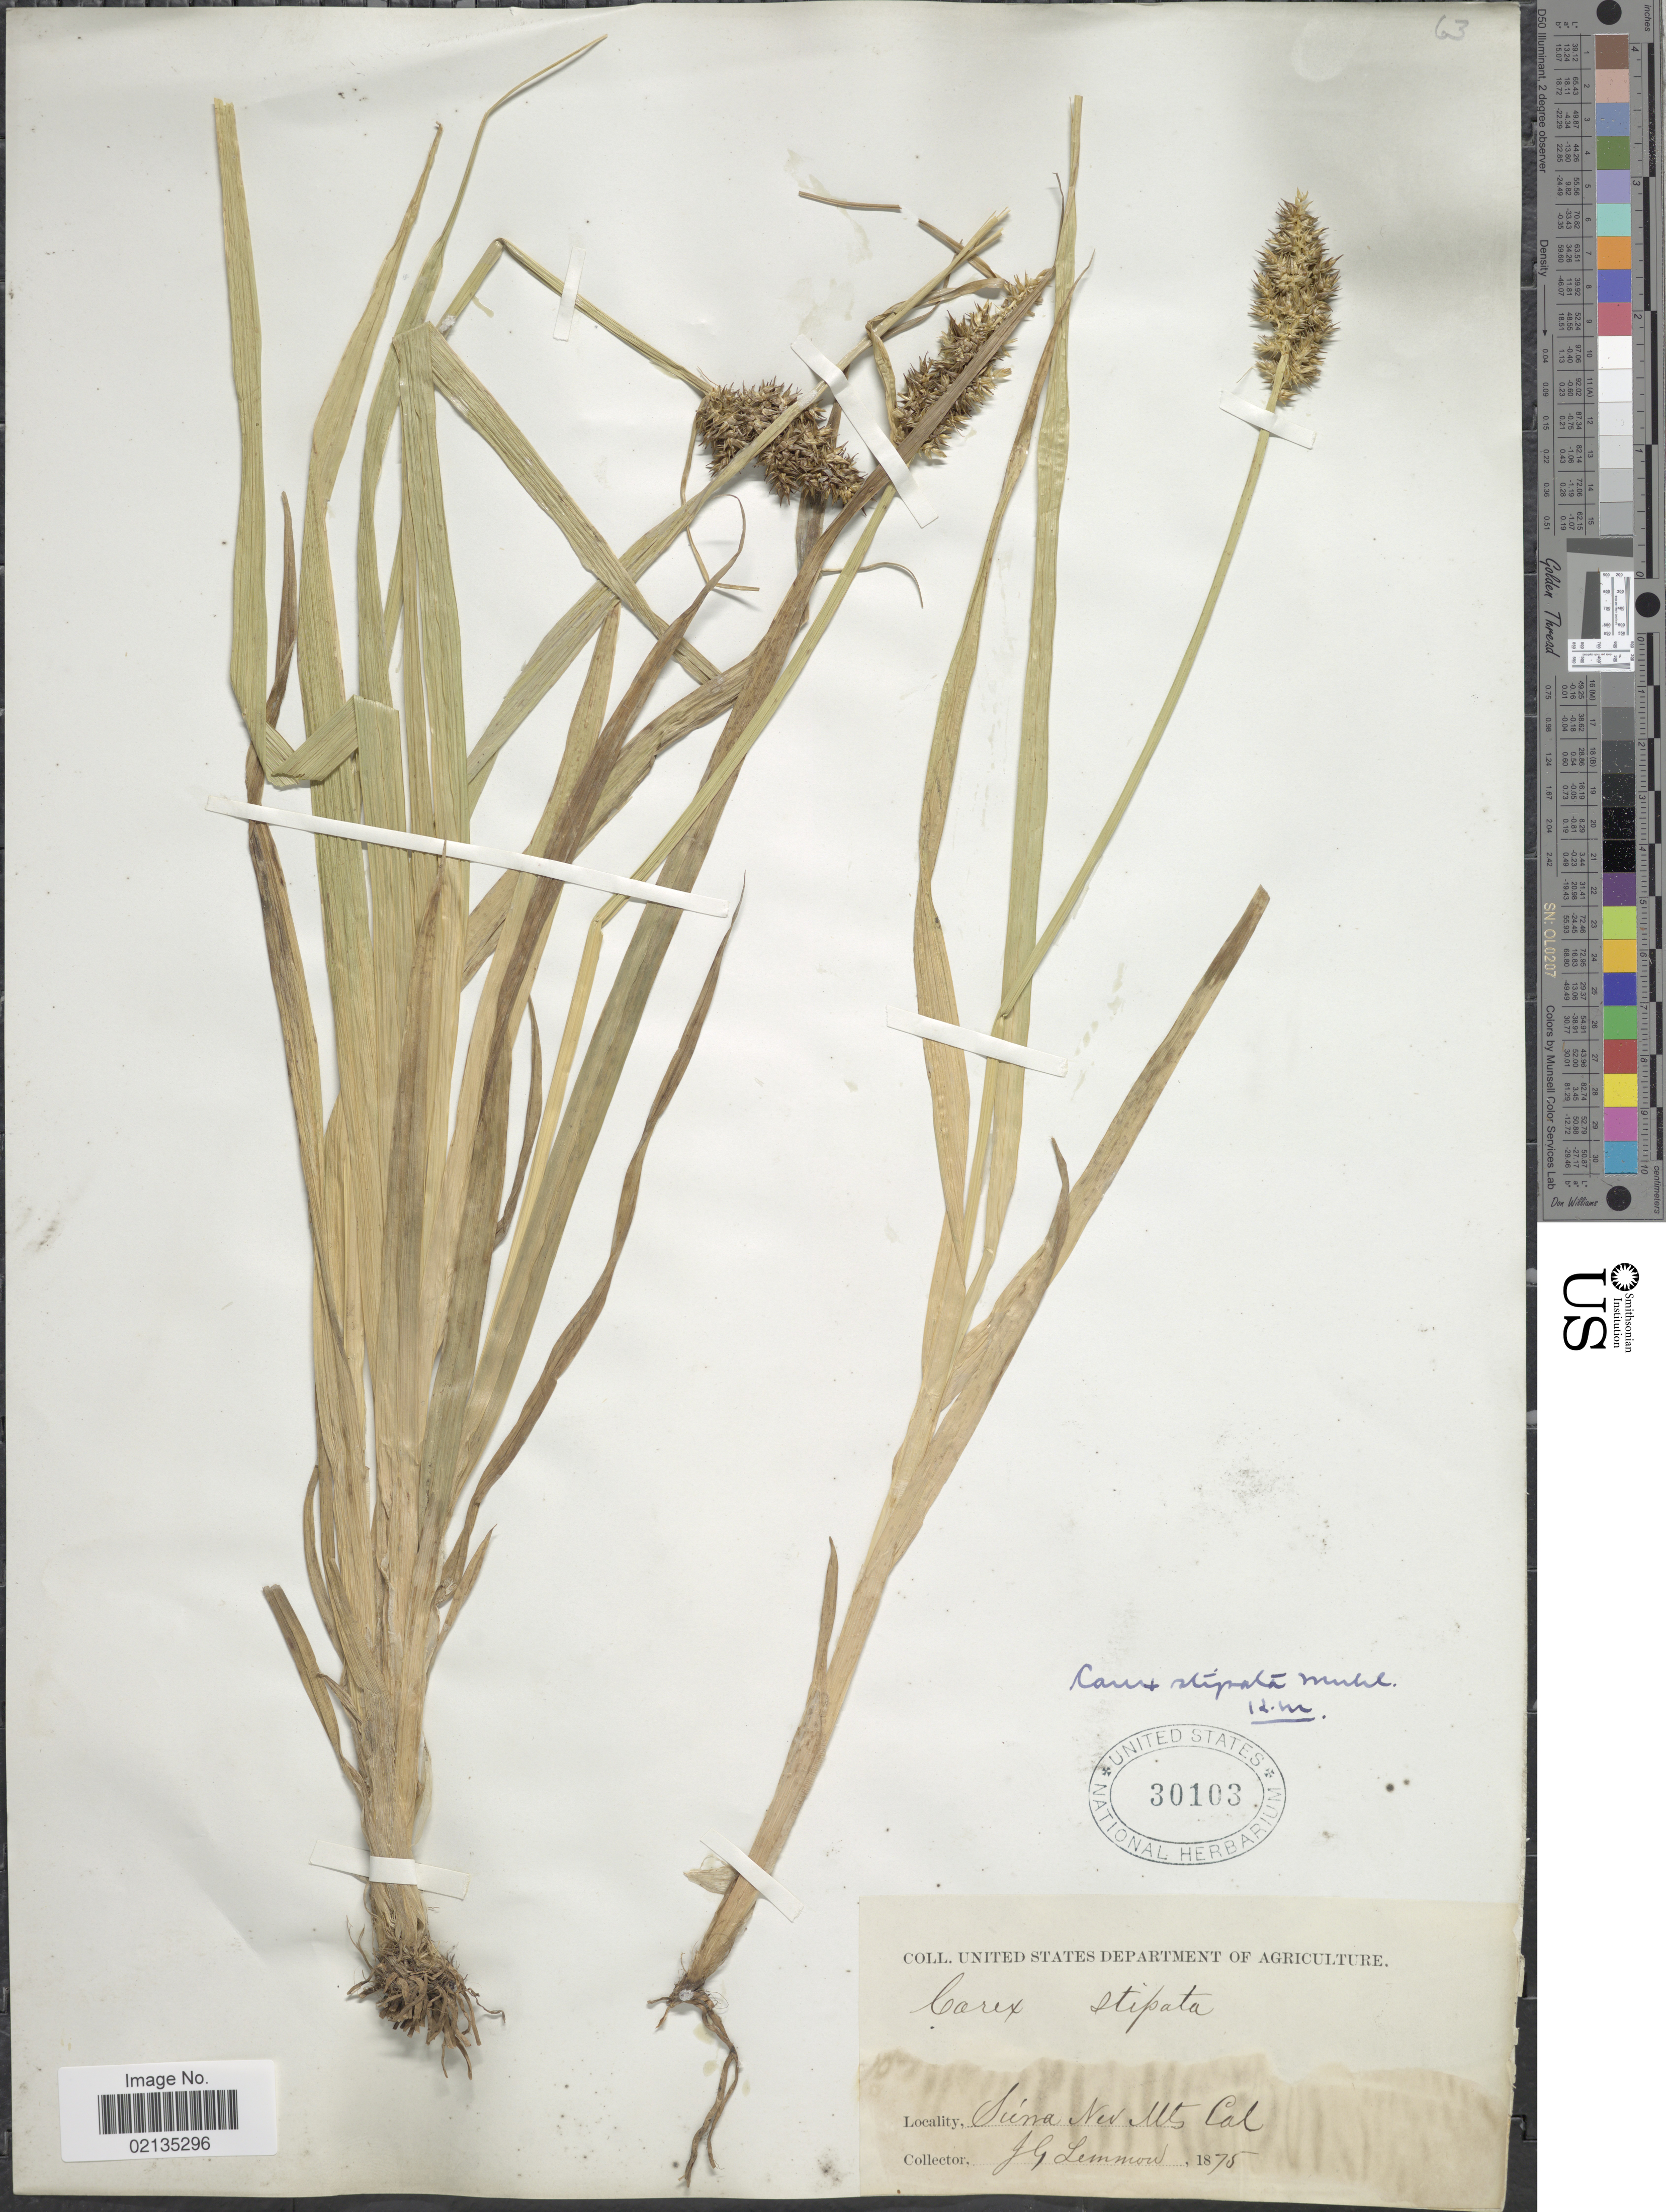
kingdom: Plantae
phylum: Tracheophyta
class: Liliopsida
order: Poales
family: Cyperaceae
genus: Carex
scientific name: Carex stipata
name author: Muhl. ex Willd.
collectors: J. Lemmon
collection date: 1875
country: United States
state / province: California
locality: Sierra Nev Mts.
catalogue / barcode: US 30103